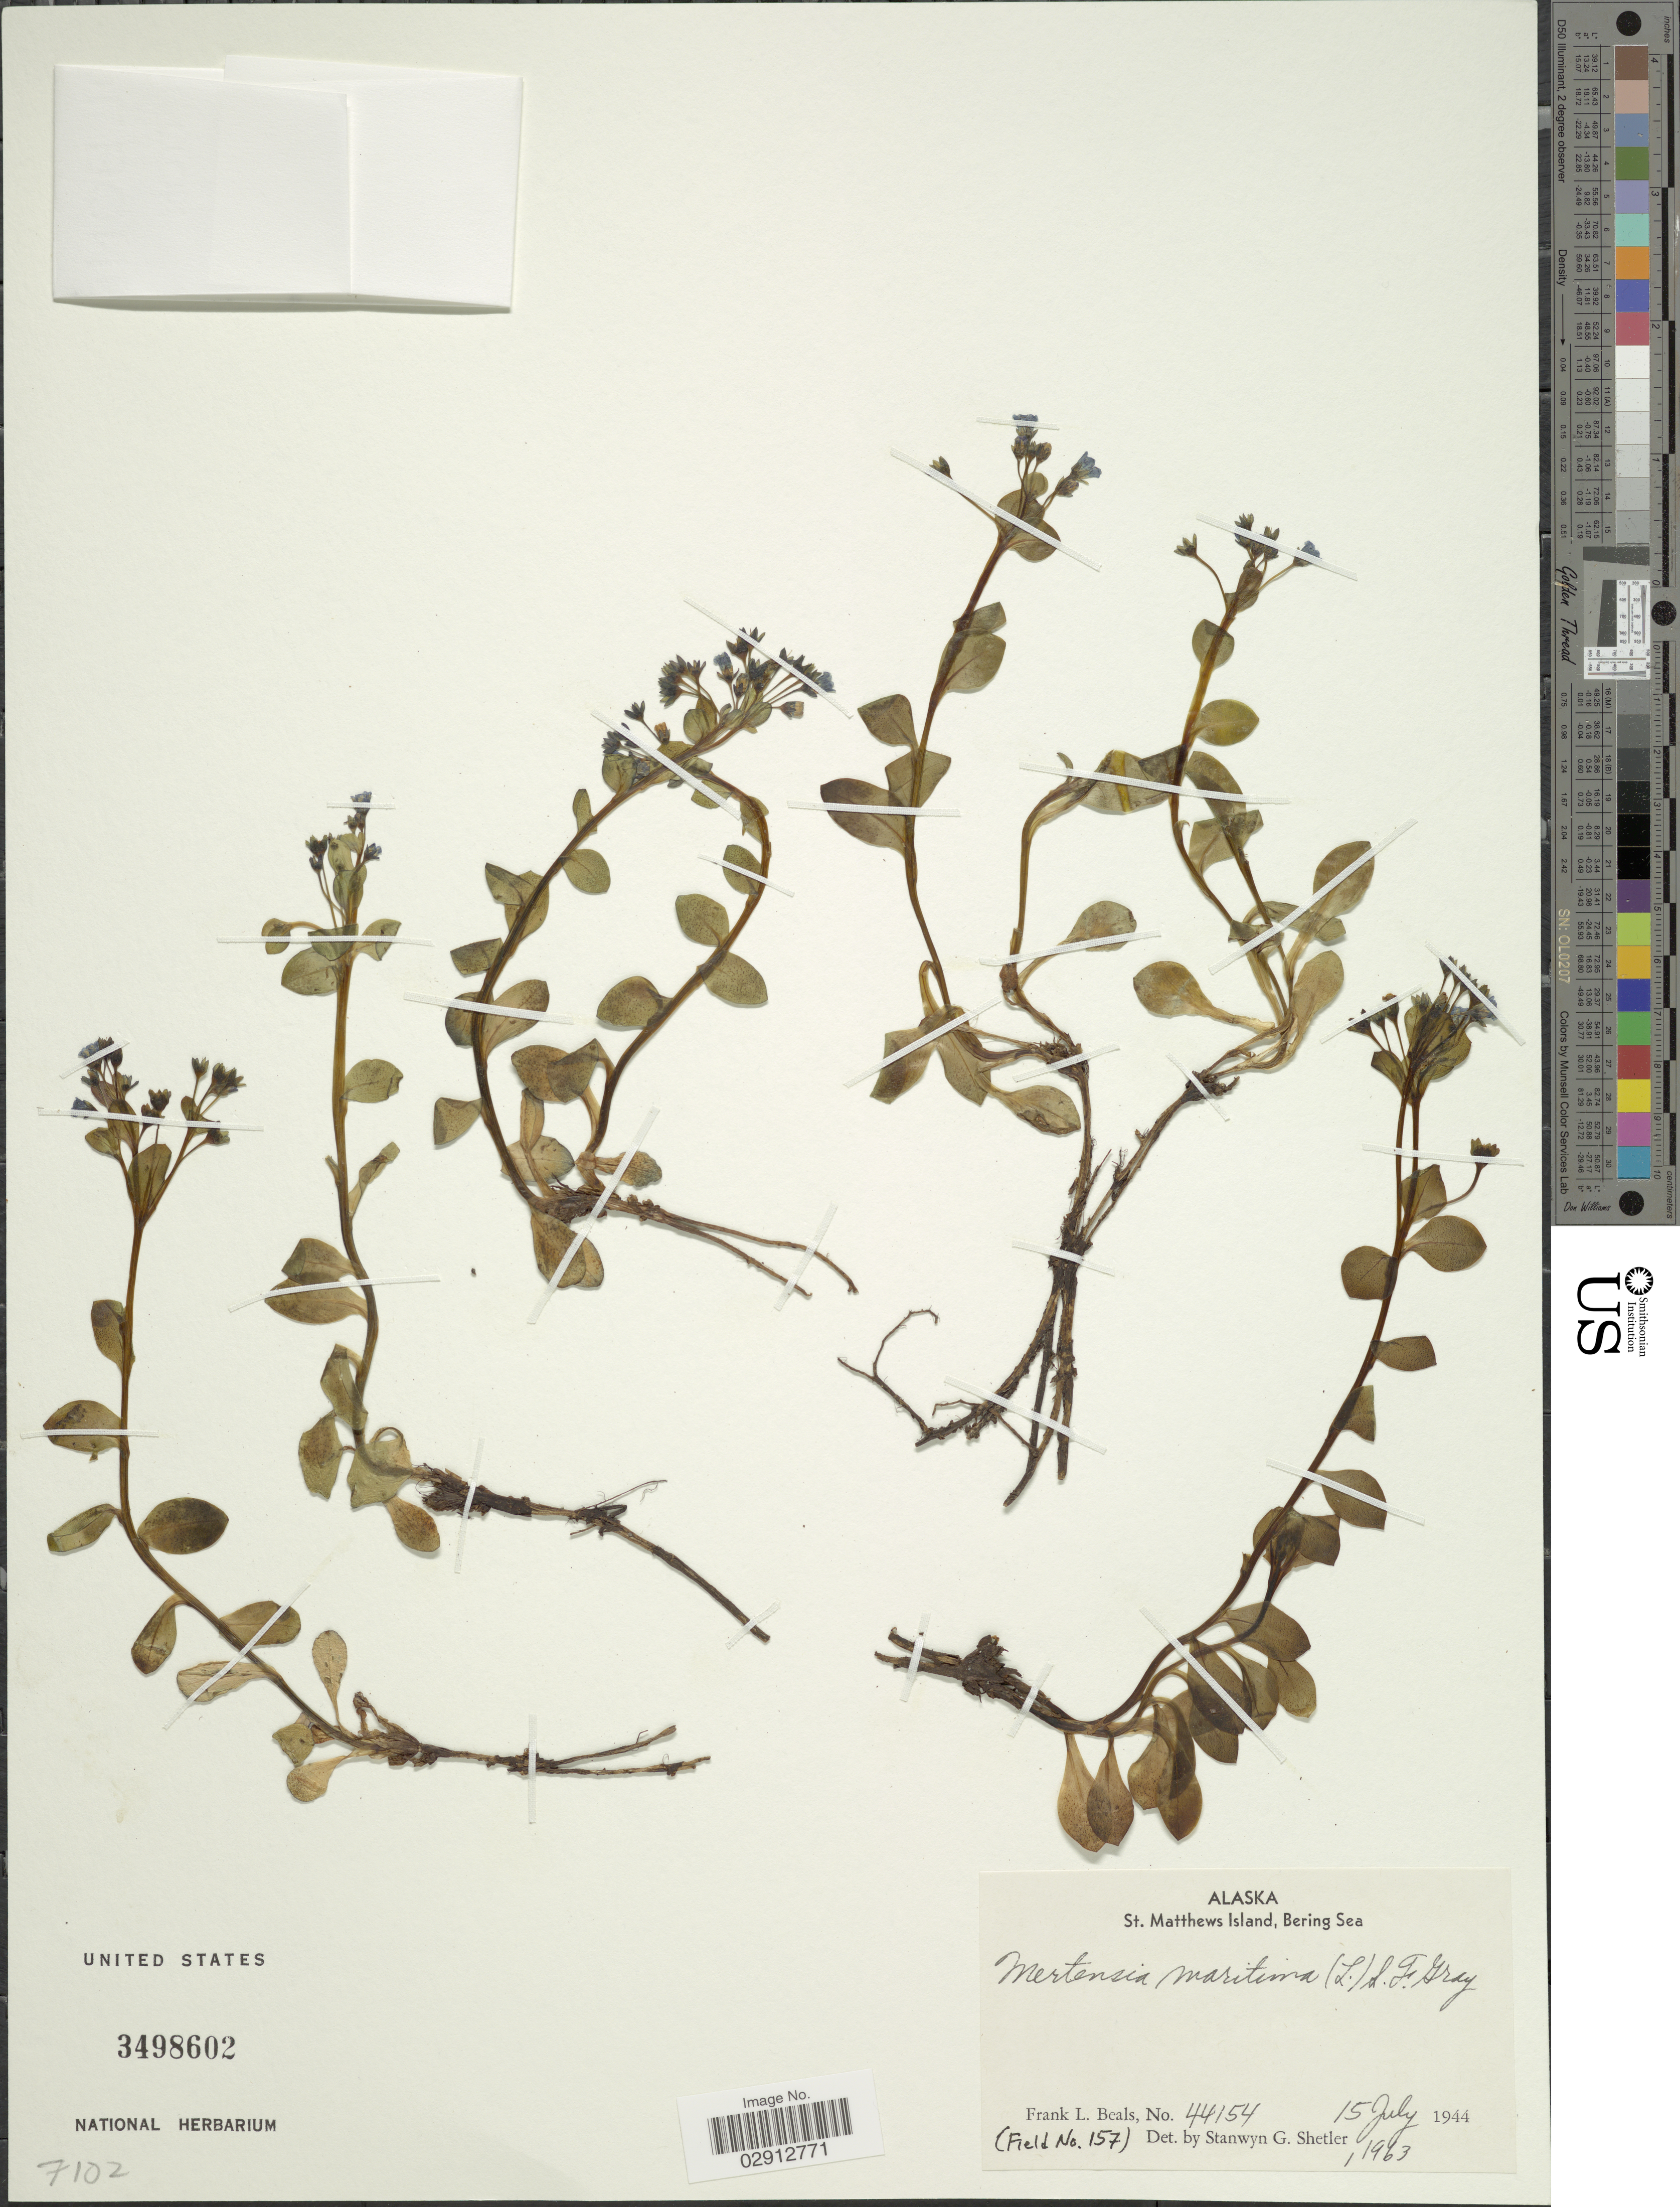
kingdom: Plantae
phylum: Tracheophyta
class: Magnoliopsida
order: Boraginales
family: Boraginaceae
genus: Mertensia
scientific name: Mertensia maritima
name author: (L.) S.F. Gray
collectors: F. Beals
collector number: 44154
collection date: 1944-07-15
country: United States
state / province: Alaska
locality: St. Matthews Island, Bering Sea.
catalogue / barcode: US 3498602